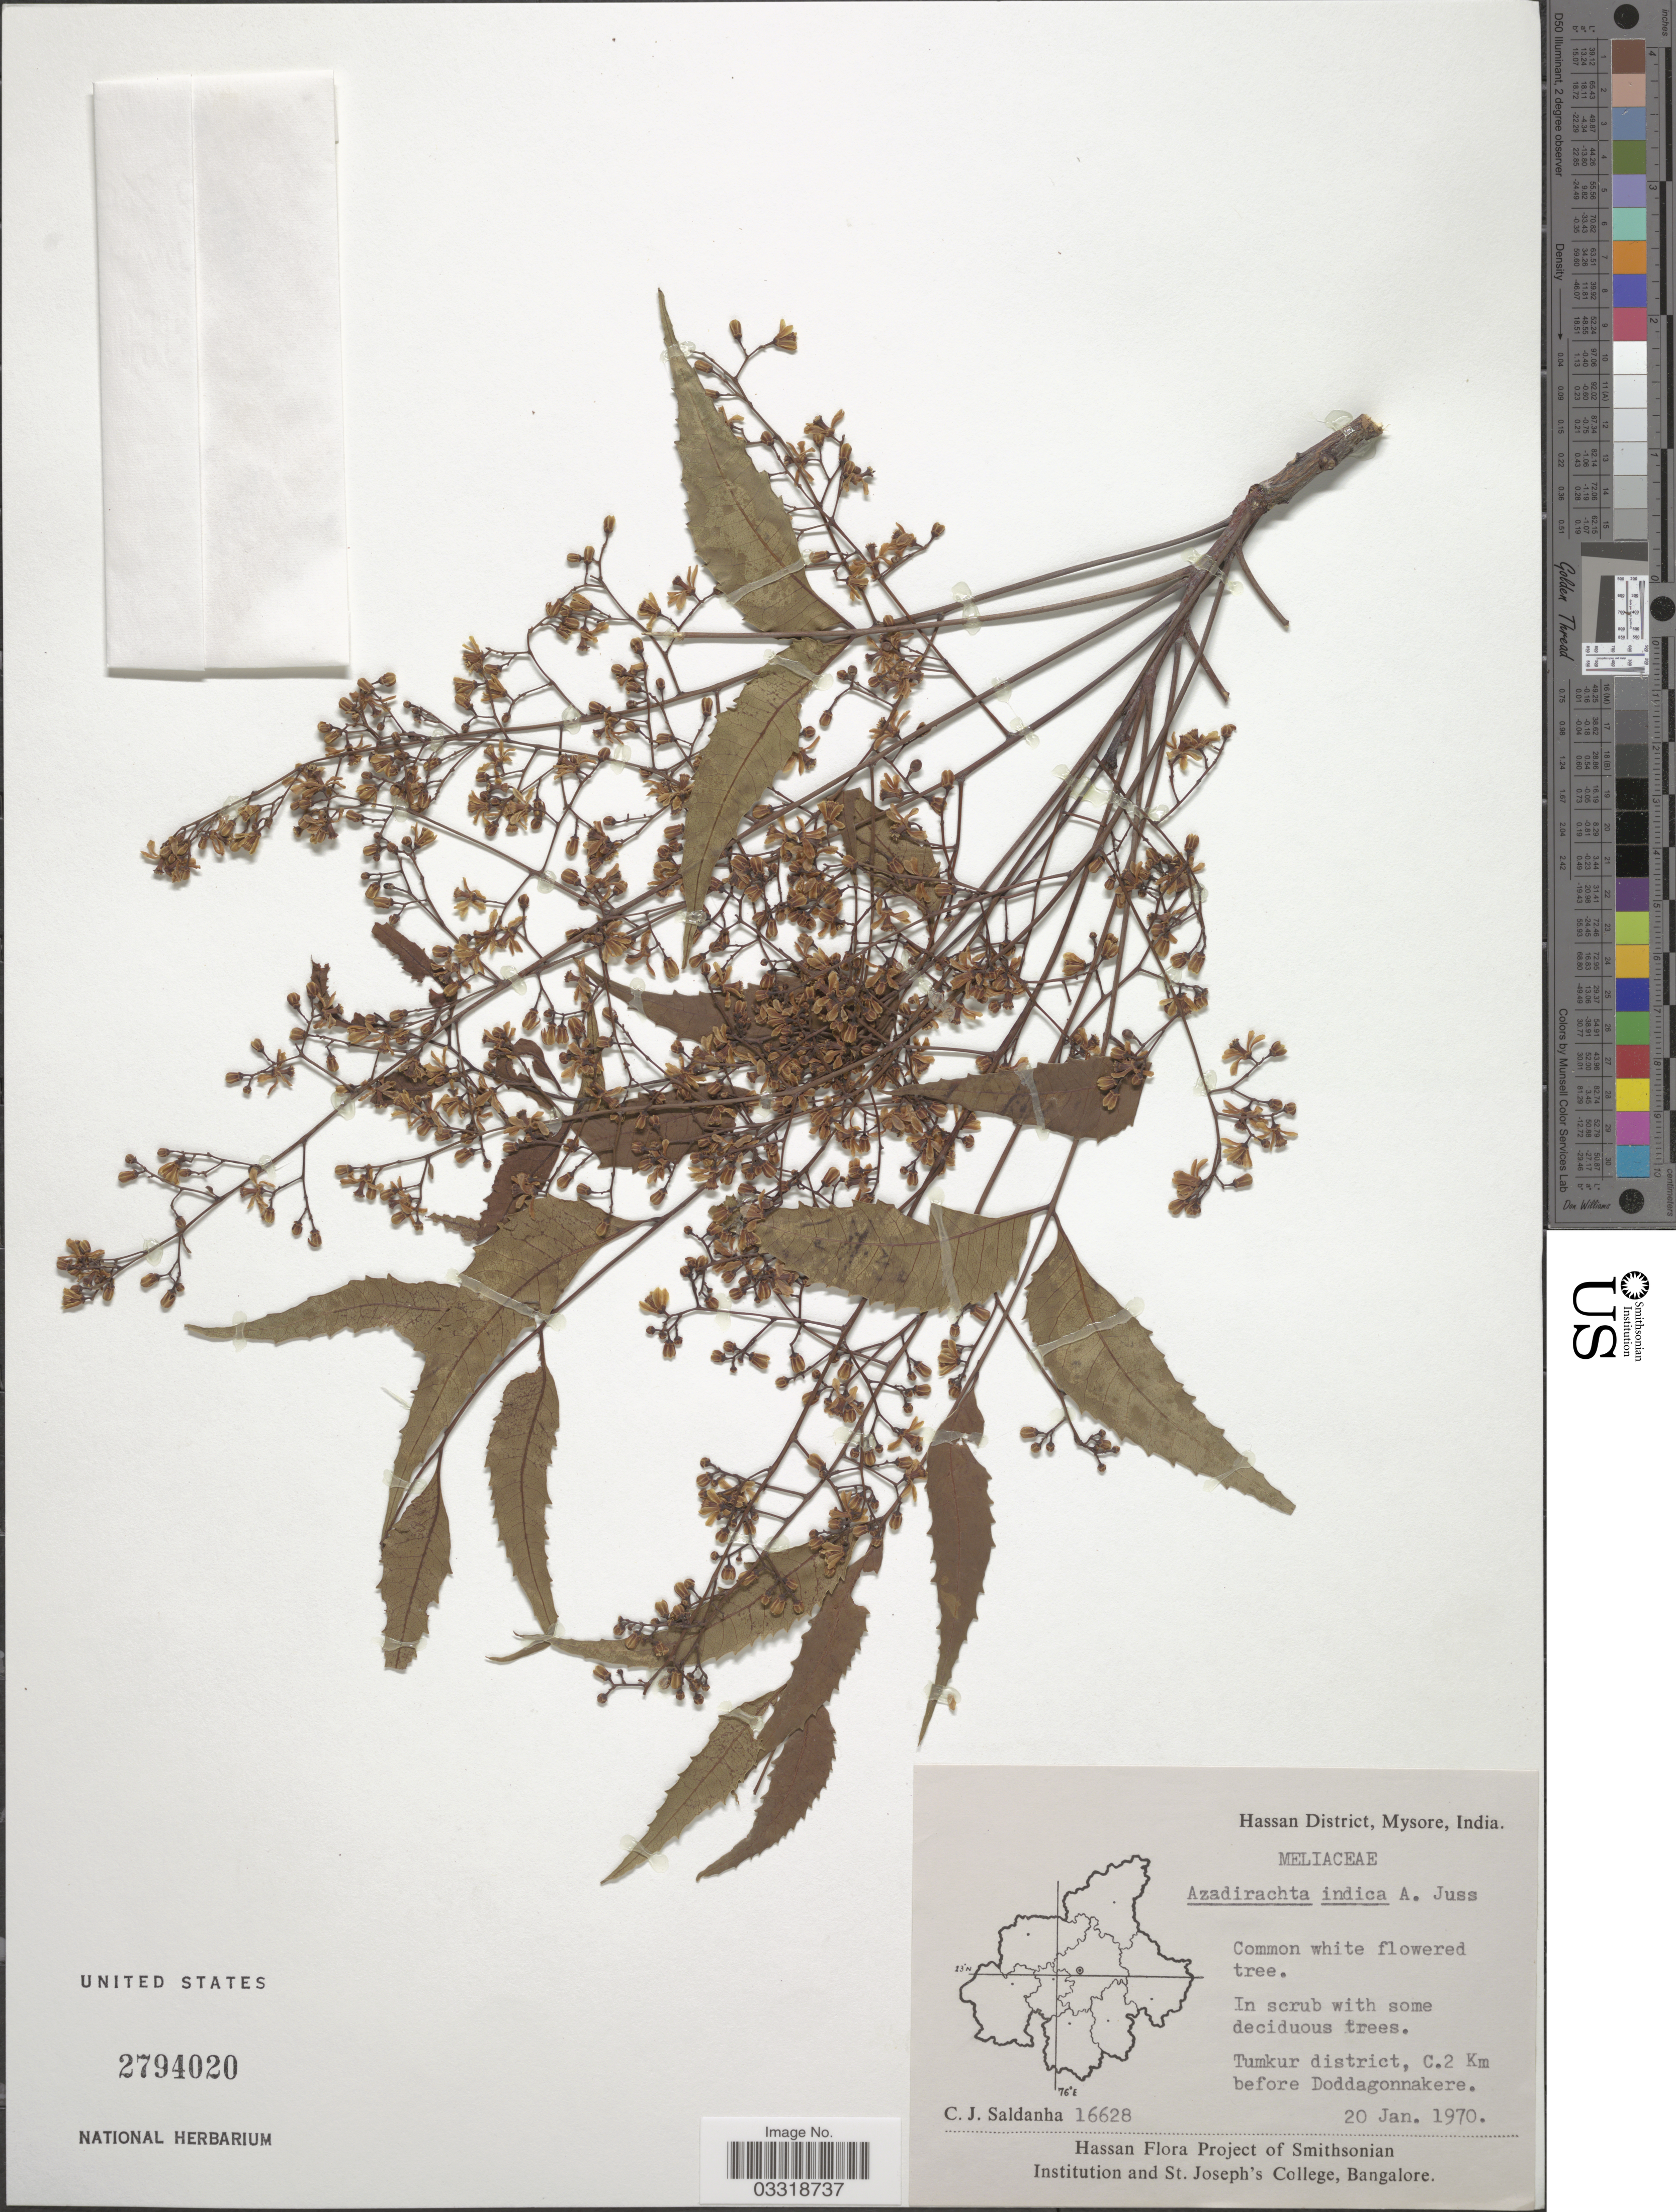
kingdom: Plantae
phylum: Tracheophyta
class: Magnoliopsida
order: Sapindales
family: Meliaceae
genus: Azadirachta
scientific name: Azadirachta indica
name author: A. Juss.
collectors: C. J. Saldanha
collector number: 16628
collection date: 1970-01-20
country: India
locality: Hassan District, Mysore. Tumkur District, C. 2 Km before Doddagonnakere.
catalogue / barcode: US 2794020